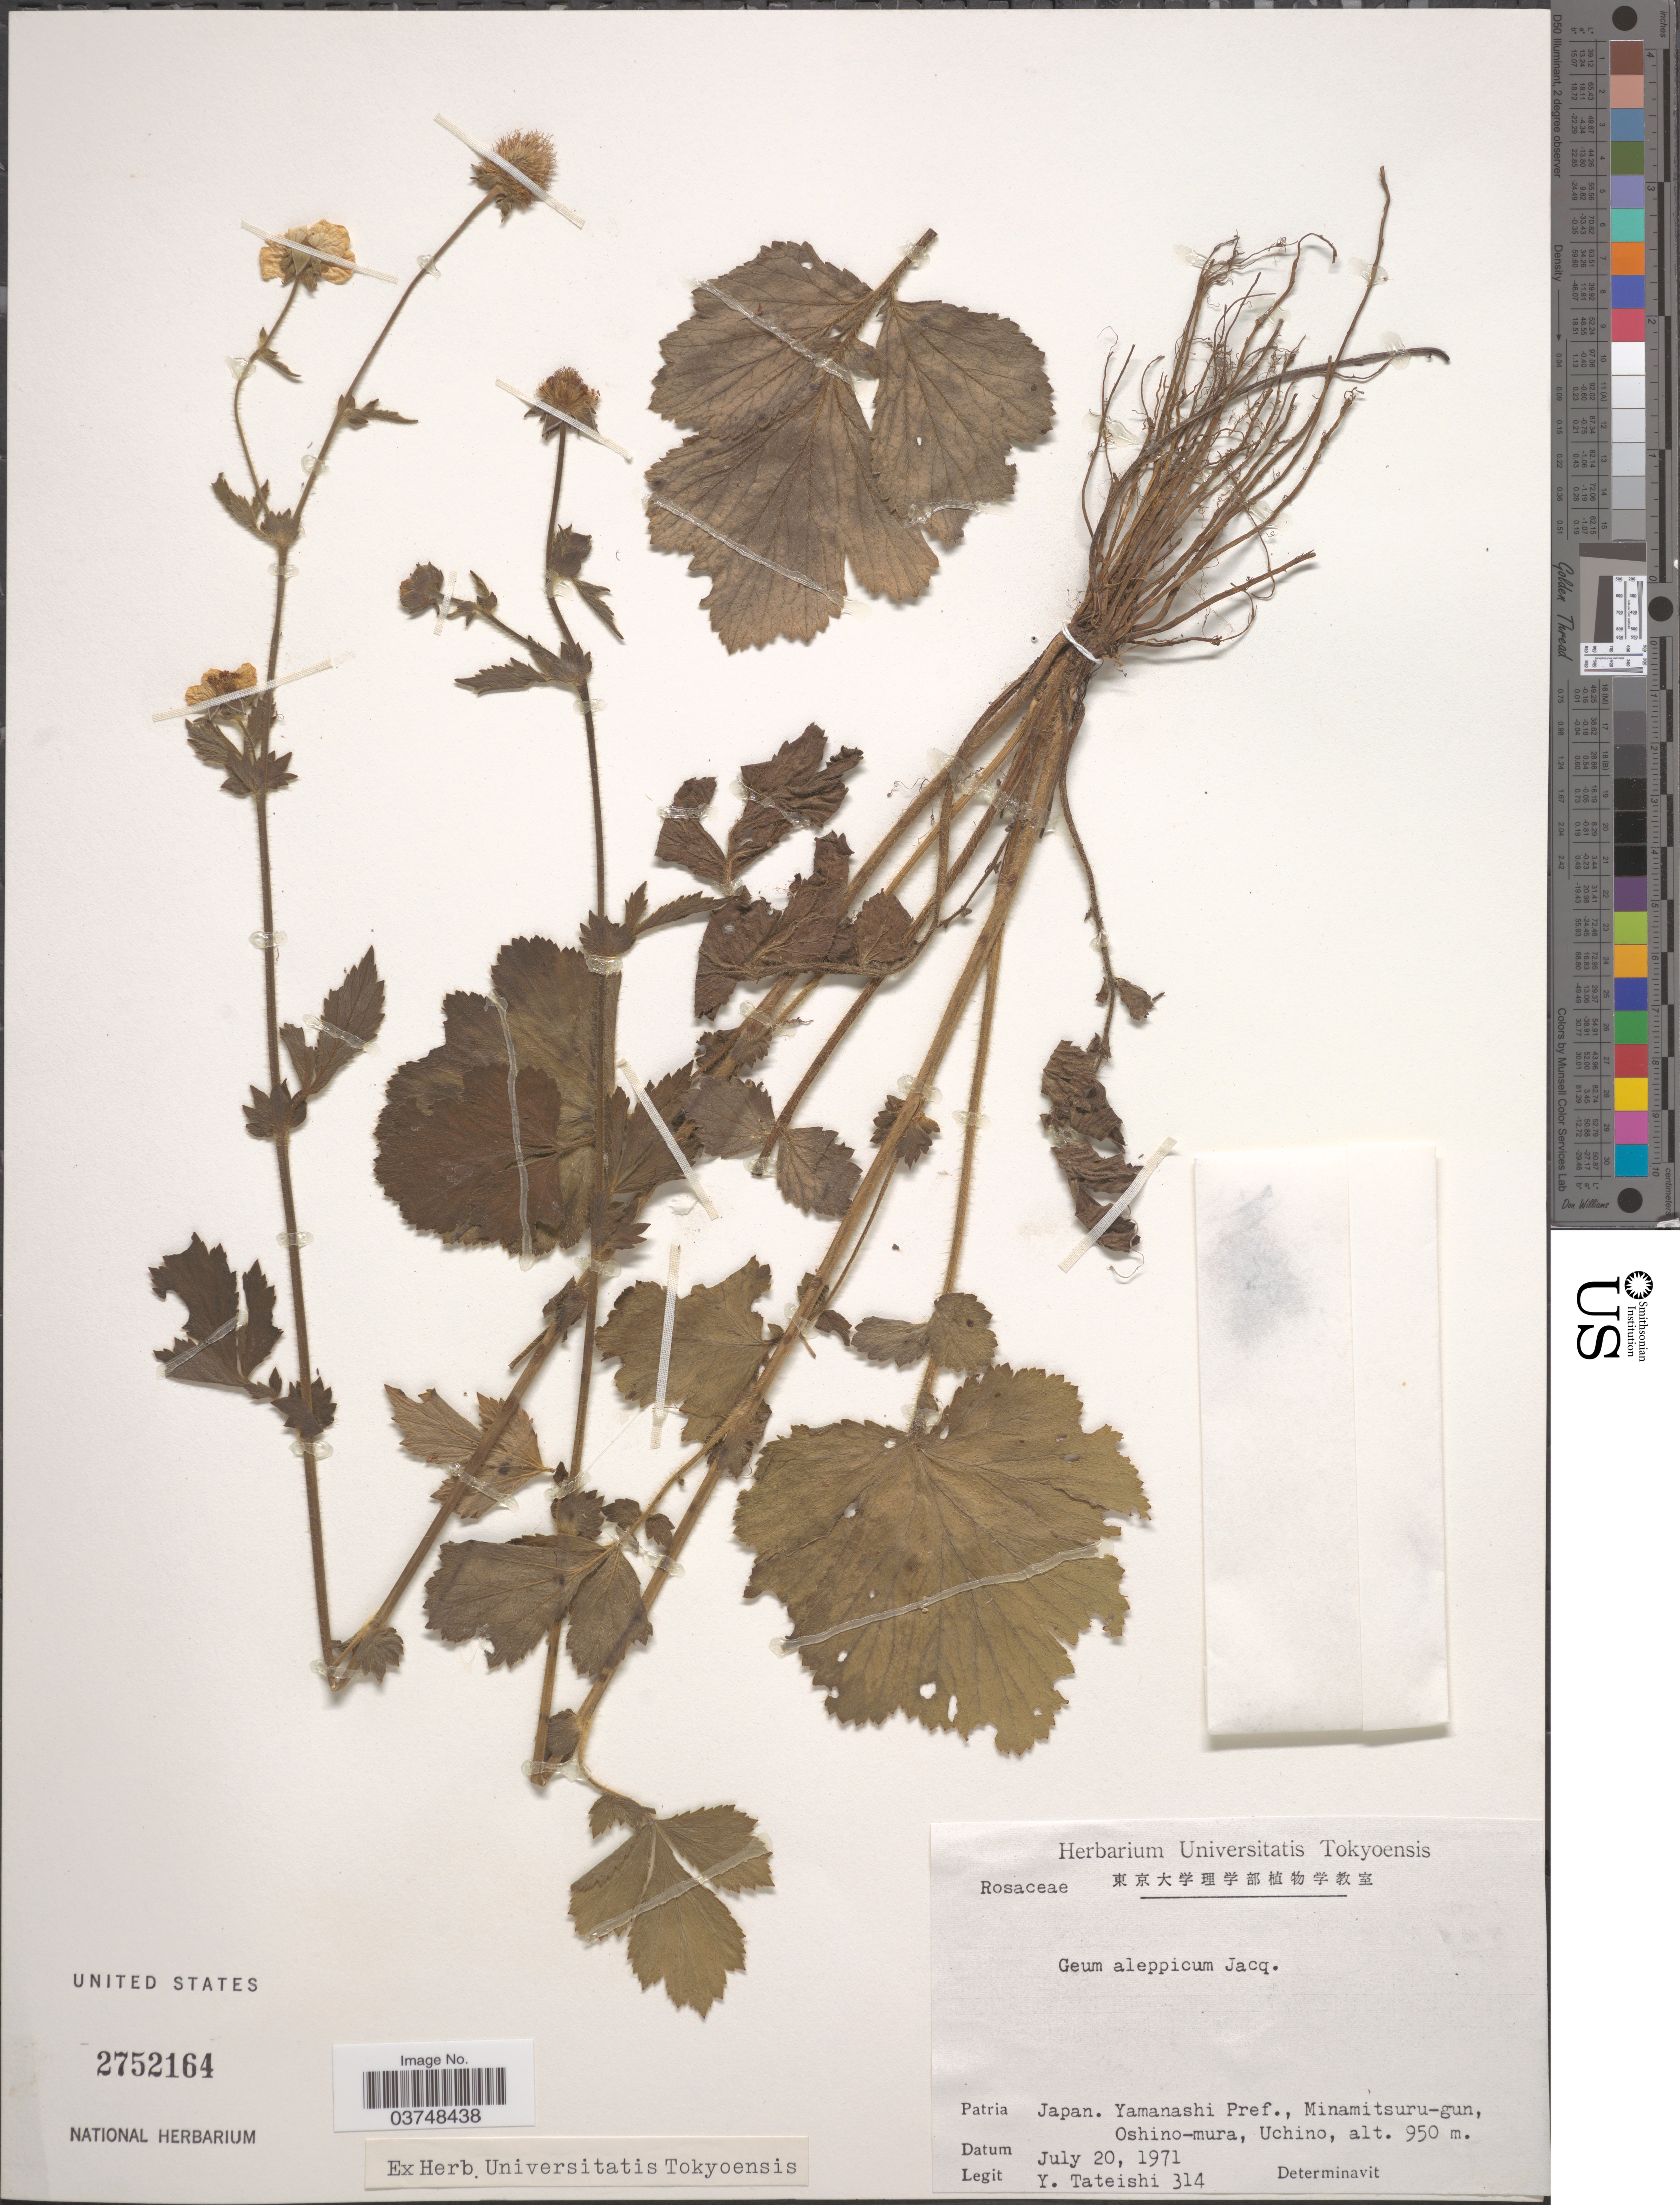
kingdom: Plantae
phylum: Tracheophyta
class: Magnoliopsida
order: Rosales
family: Rosaceae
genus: Geum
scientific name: Geum aleppicum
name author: Jacq.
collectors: Y. Tateishi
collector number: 314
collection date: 1971-07-20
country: Japan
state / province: Yamanasi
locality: Patria Japan. Yamanashi Pref., Minamitsuru-gun, Oshino-mura, Uchino.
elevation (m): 950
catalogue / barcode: US 2752164